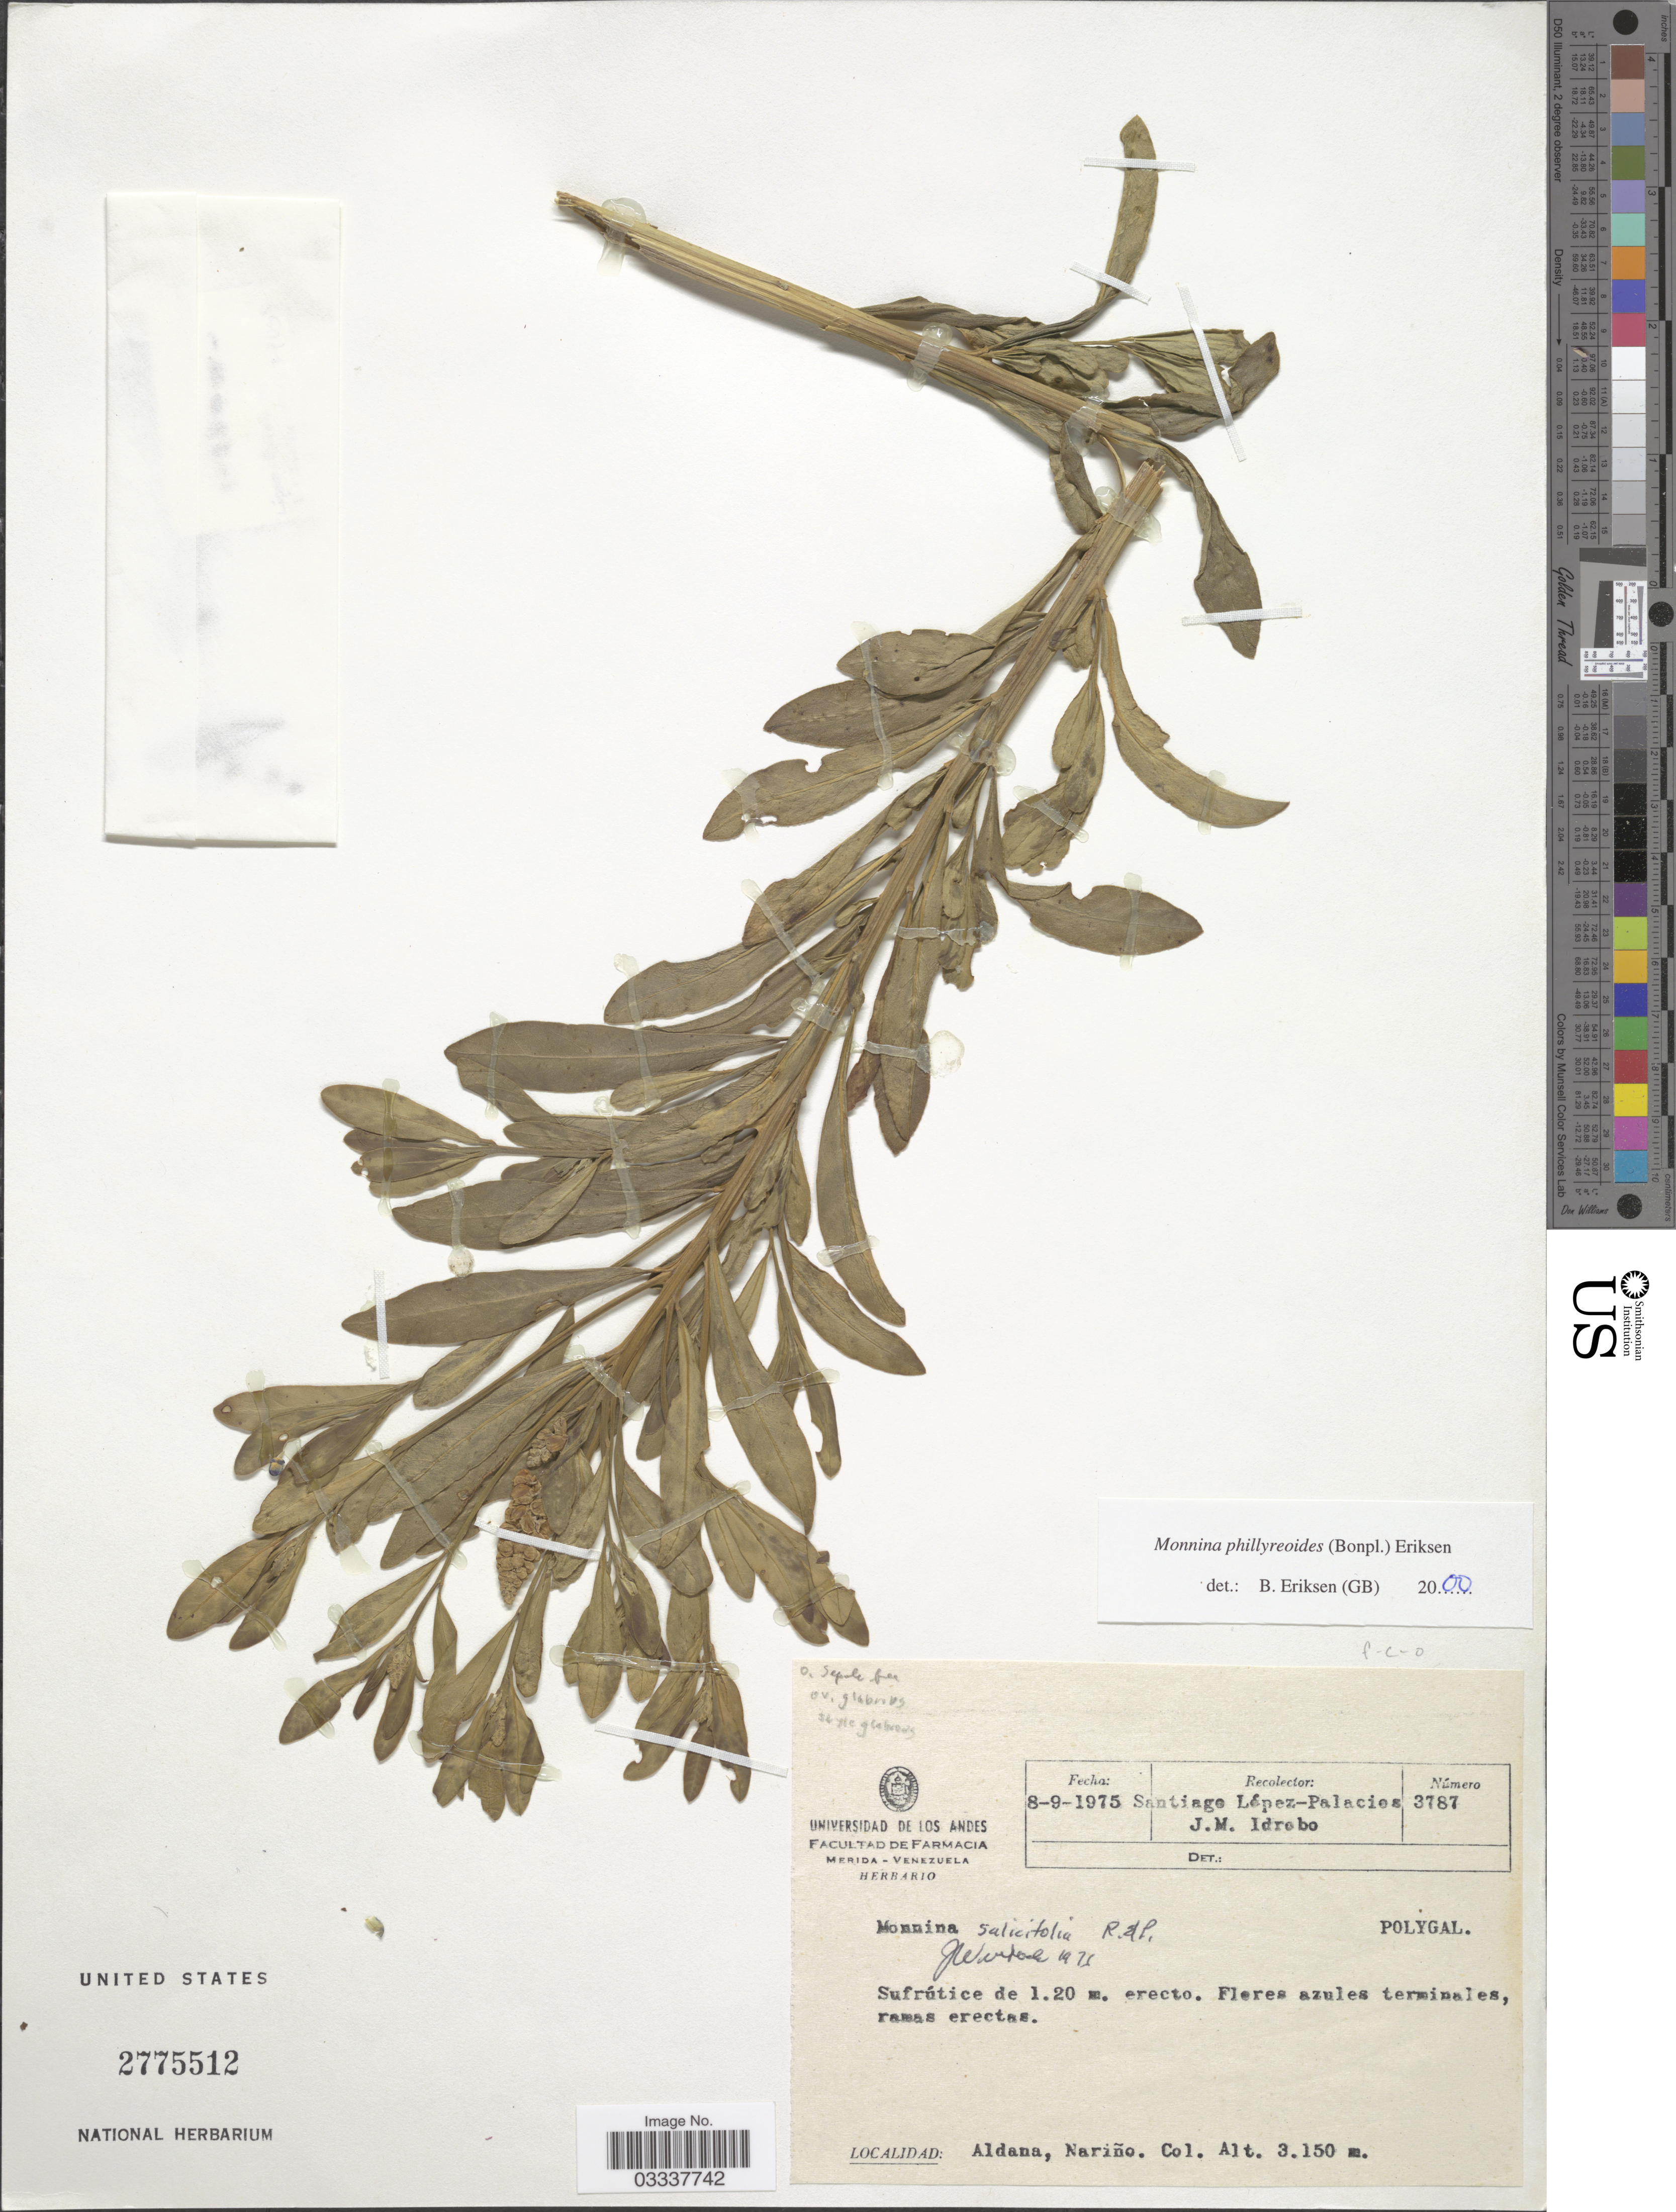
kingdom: Plantae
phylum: Tracheophyta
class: Magnoliopsida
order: Fabales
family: Polygalaceae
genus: Monnina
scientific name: Monnina phillyreoides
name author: (Bonpl.) B. Eriksen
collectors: S. López-Palacios & J. M. Idrobo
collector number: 3787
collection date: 1975-09-08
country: Colombia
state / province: Nariño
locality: Aldana.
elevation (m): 3150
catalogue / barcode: US 2775512